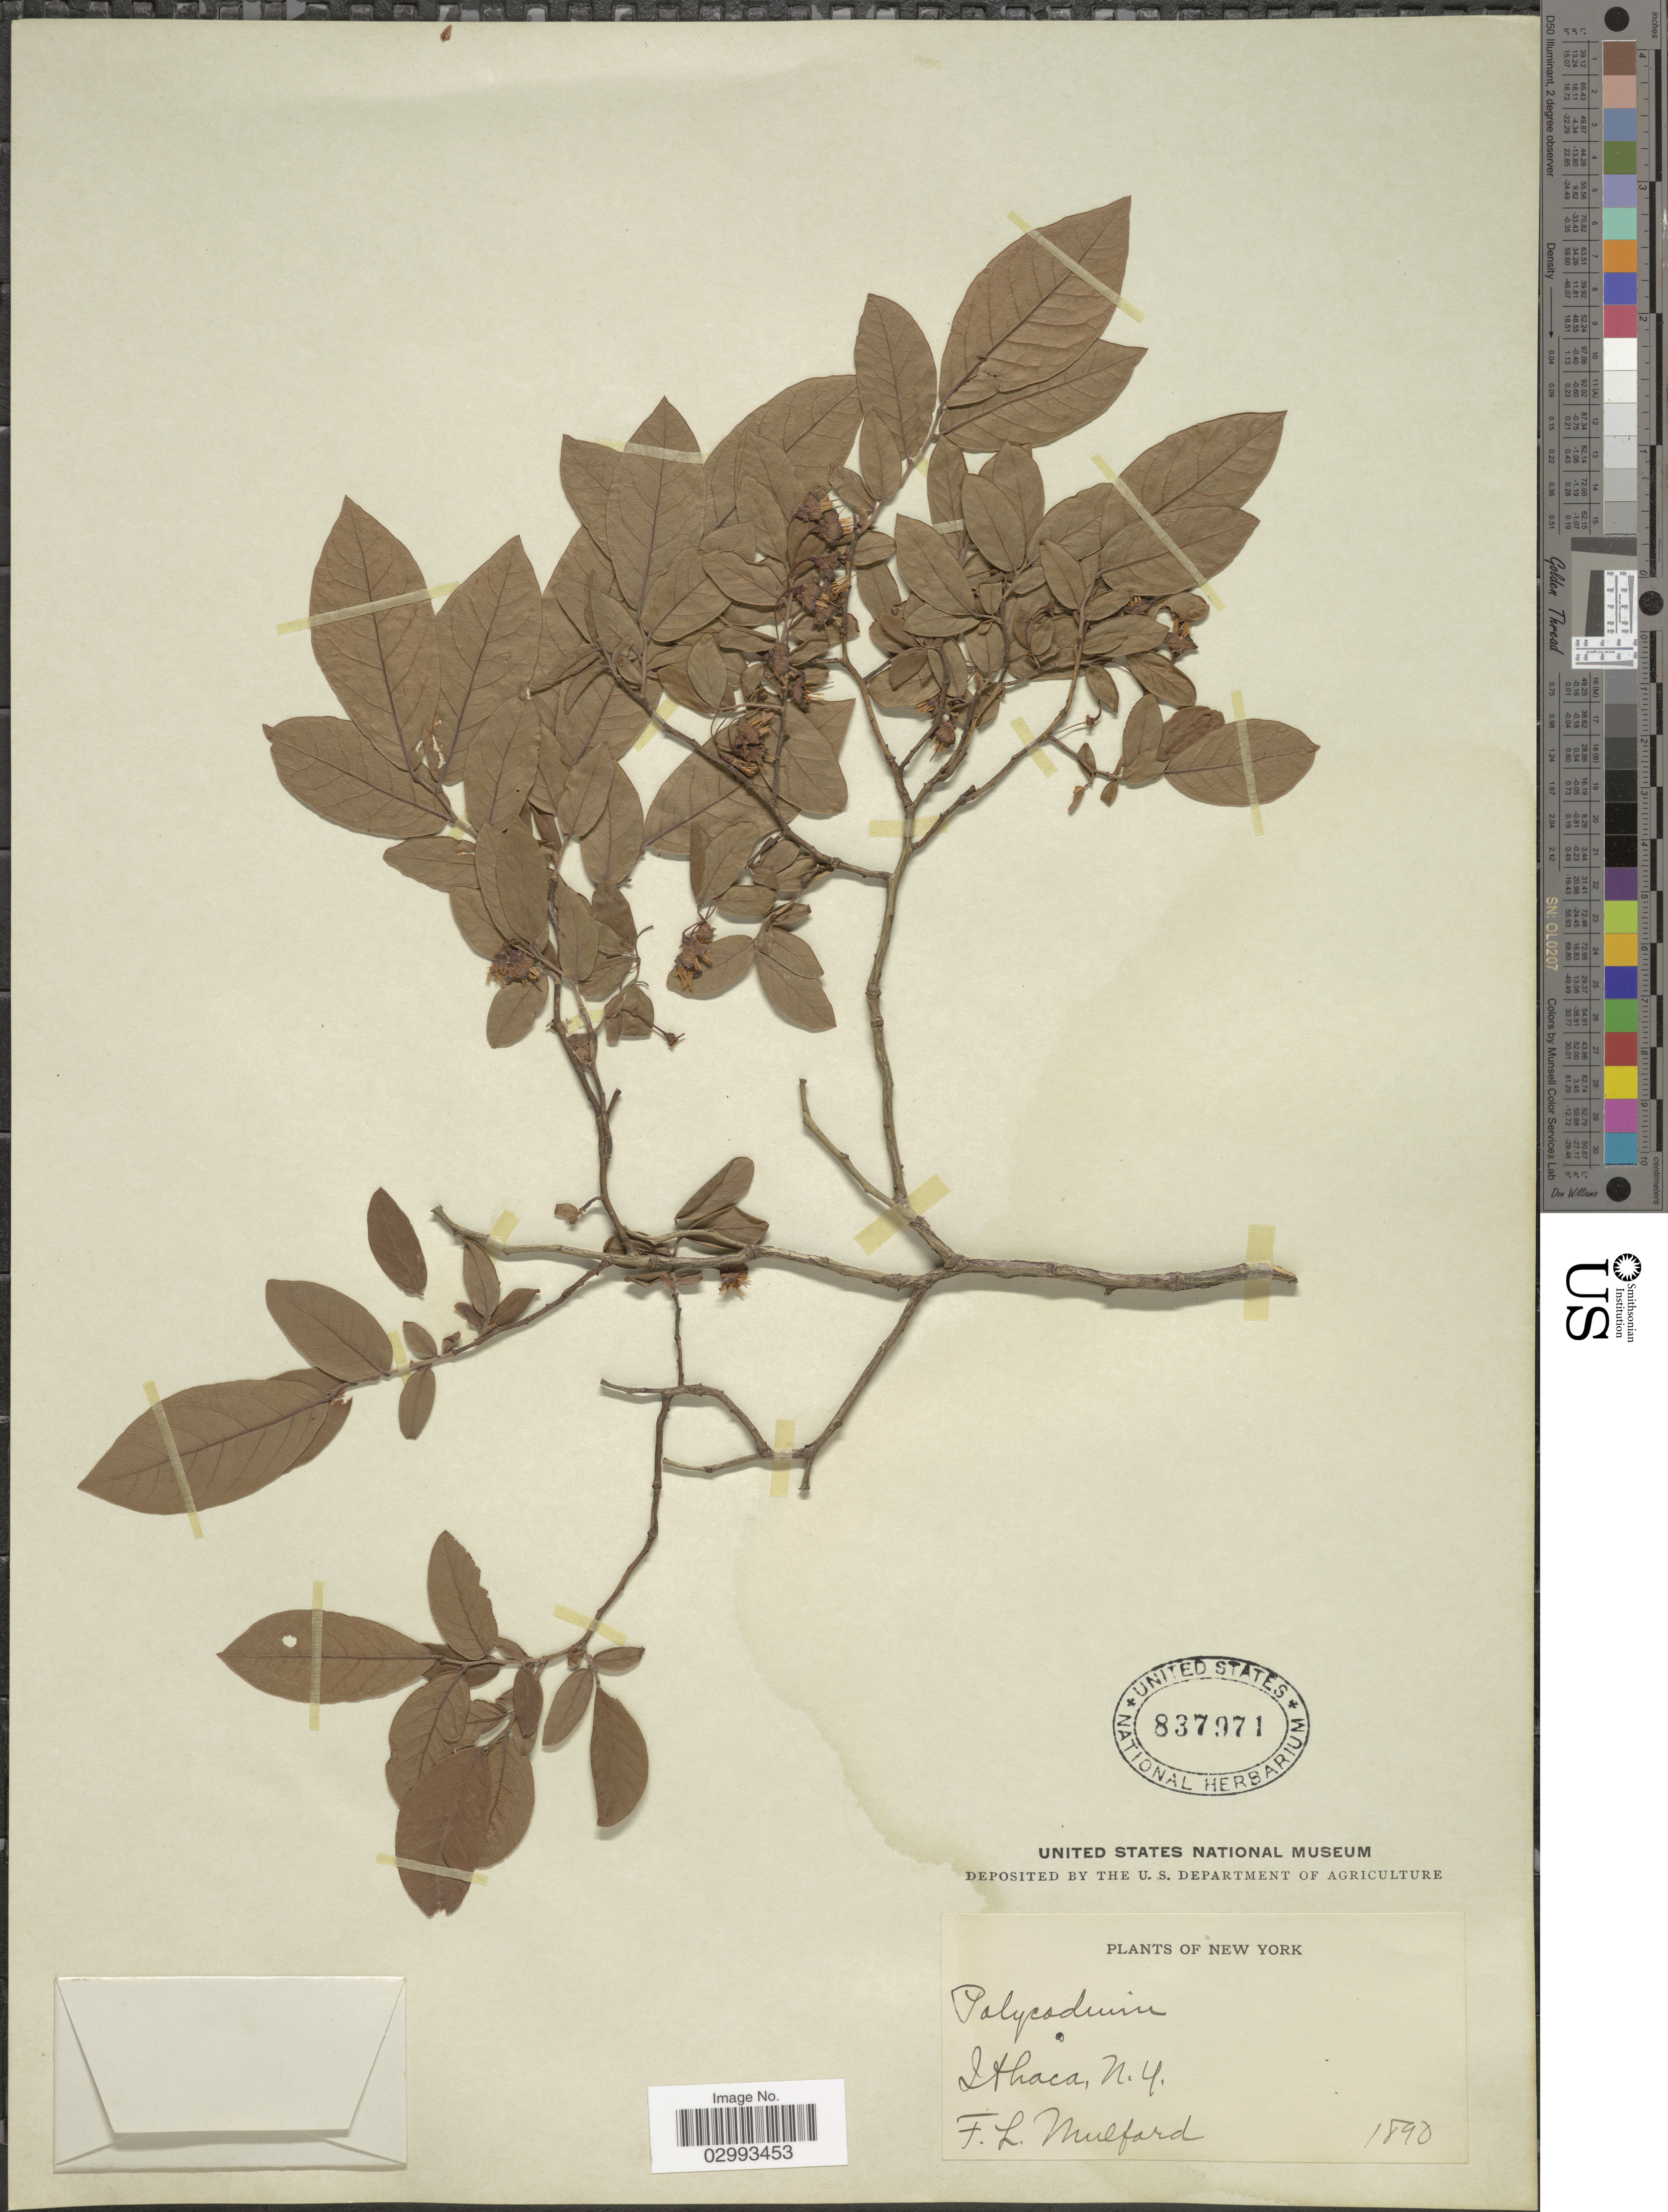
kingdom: Plantae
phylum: Tracheophyta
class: Magnoliopsida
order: Ericales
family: Ericaceae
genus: Polycodium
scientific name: Polycodium sp.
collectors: F. Mulfard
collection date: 1890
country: United States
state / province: New York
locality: Ithaca.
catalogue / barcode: US 837971